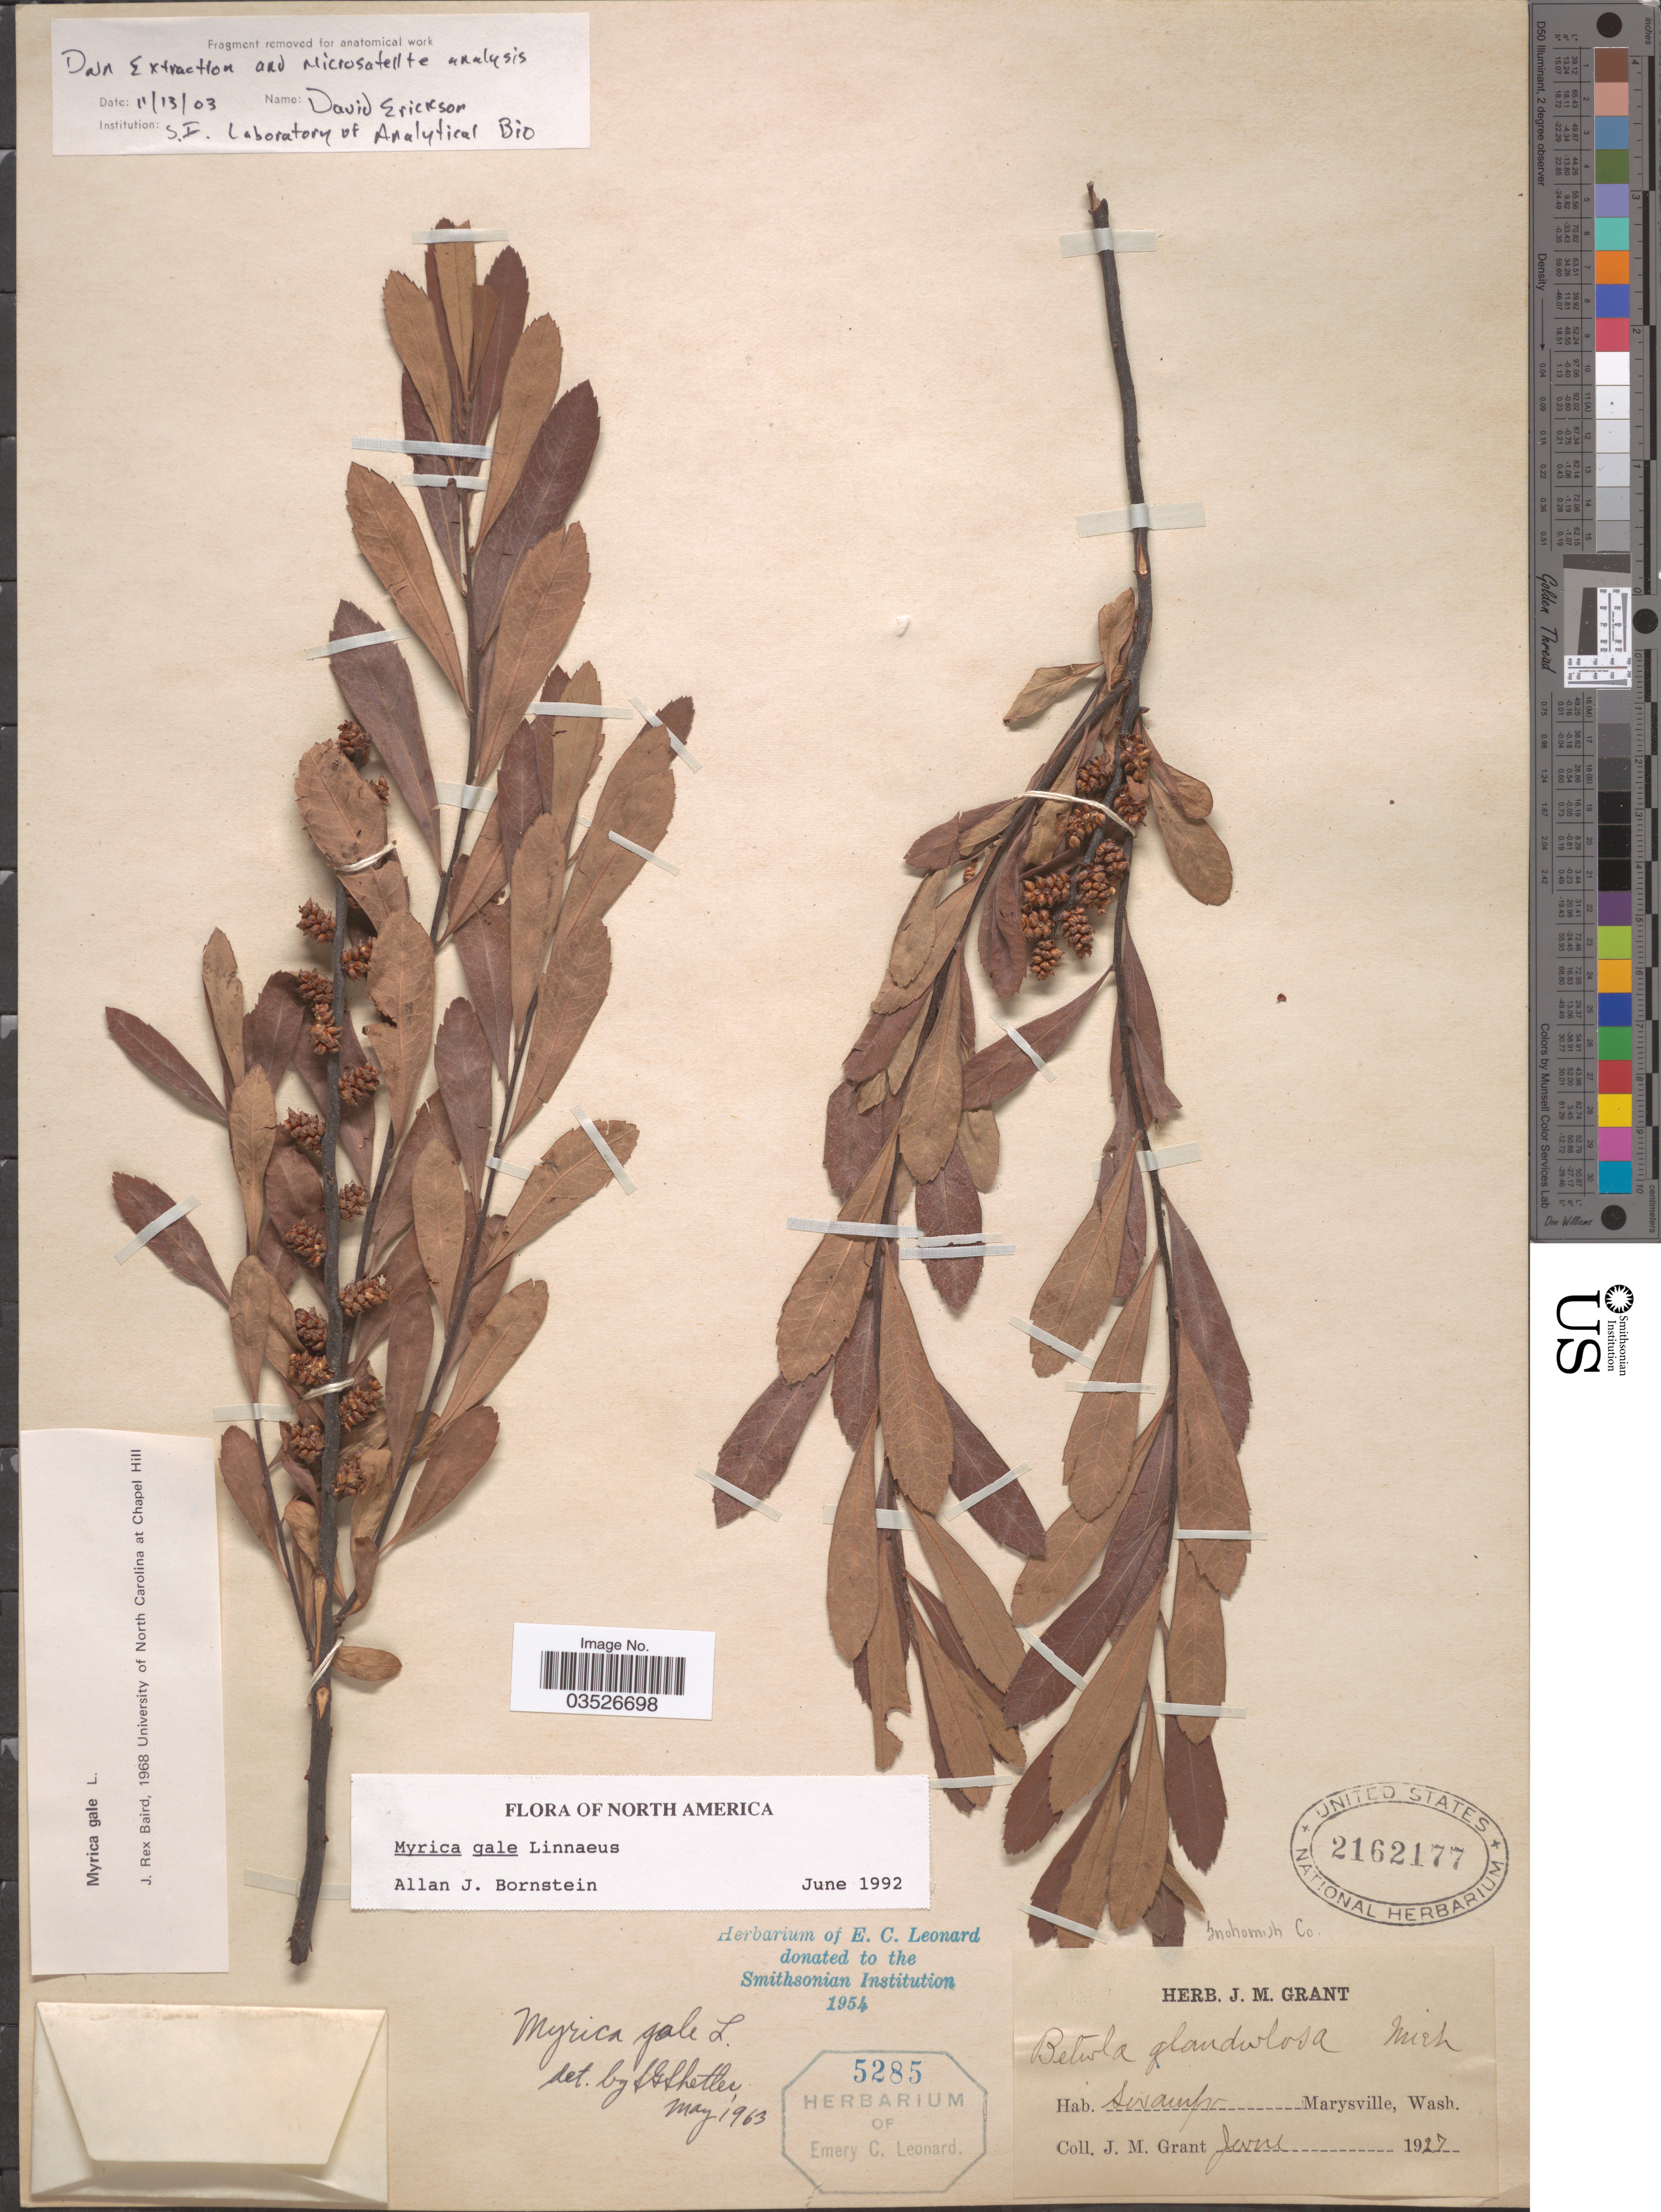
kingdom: Plantae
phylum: Tracheophyta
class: Magnoliopsida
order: Fagales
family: Myricaceae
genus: Myrica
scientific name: Myrica gale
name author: L.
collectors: J. M. Grant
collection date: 1927-06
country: United States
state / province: Washington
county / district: Snohomish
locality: Snohomish Co. Swamp Marysville.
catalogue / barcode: US 2162177